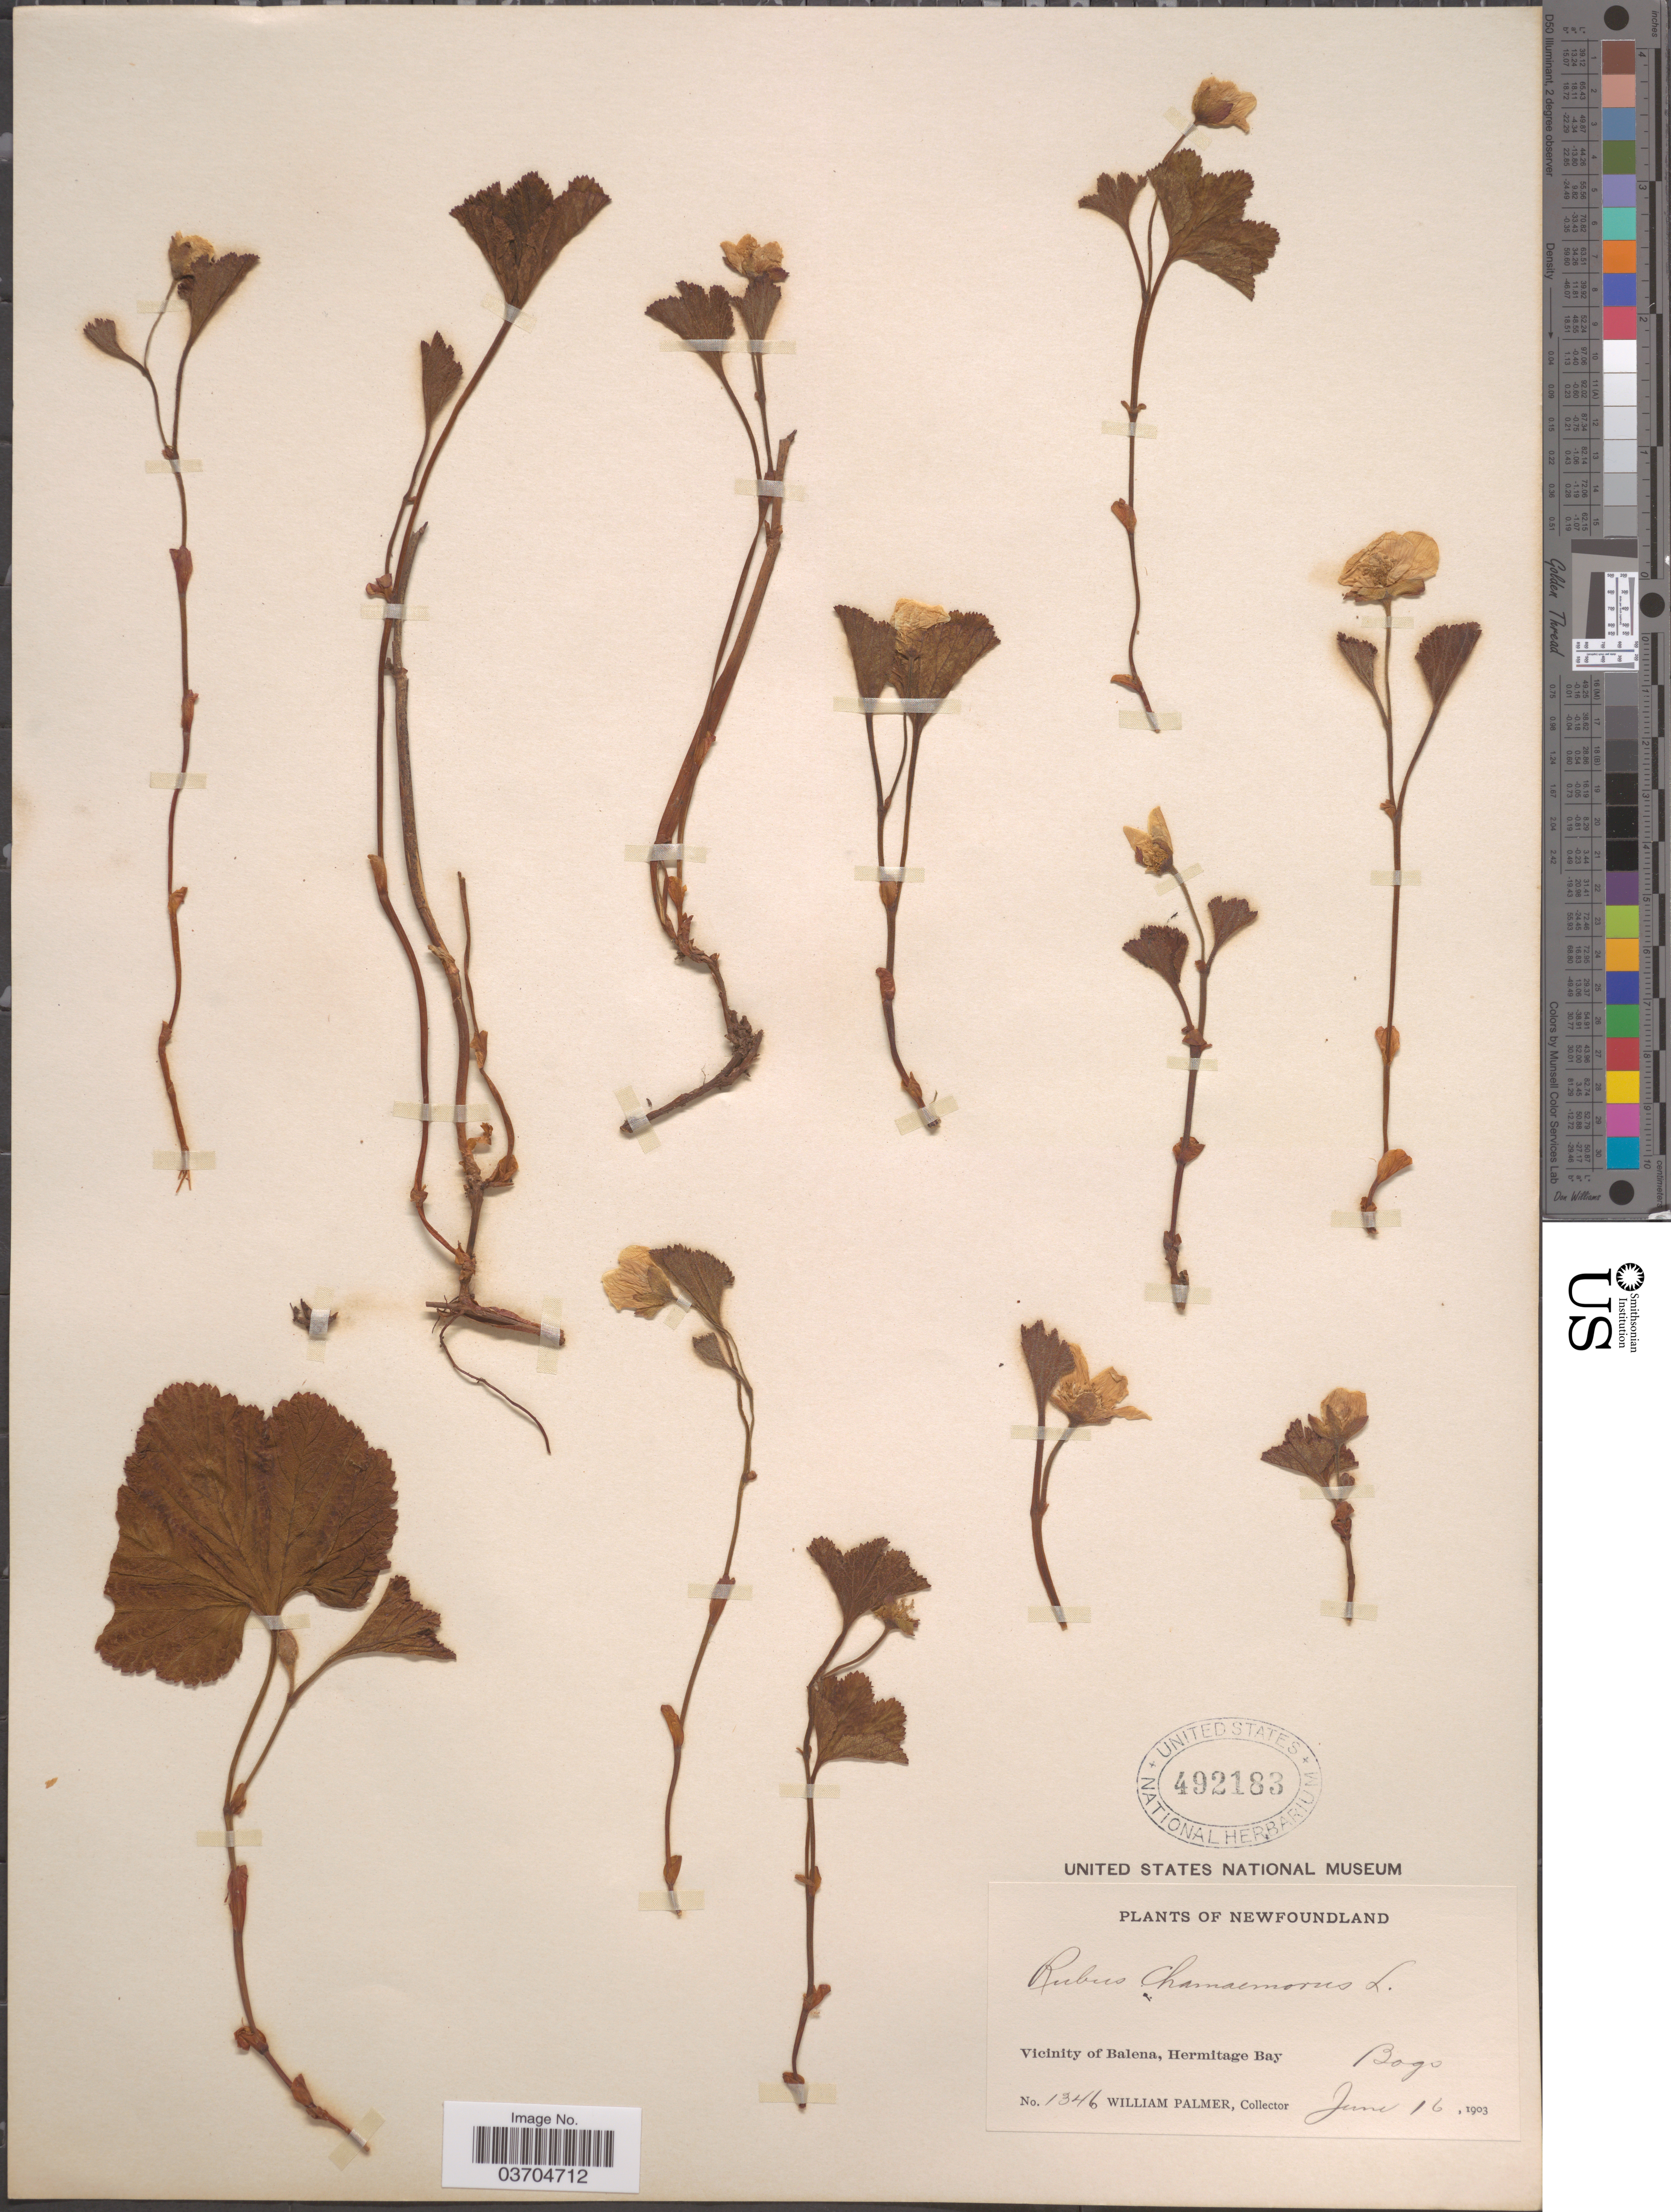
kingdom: Plantae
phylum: Tracheophyta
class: Magnoliopsida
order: Rosales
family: Rosaceae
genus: Rubus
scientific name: Rubus chamaemorus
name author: L.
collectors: W. Palmer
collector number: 1346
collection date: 1903-06-16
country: Canada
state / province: Newfoundland and Labrador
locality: Vicinity of Balena, Hermitage Bay. Bogo.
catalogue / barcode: US 492183